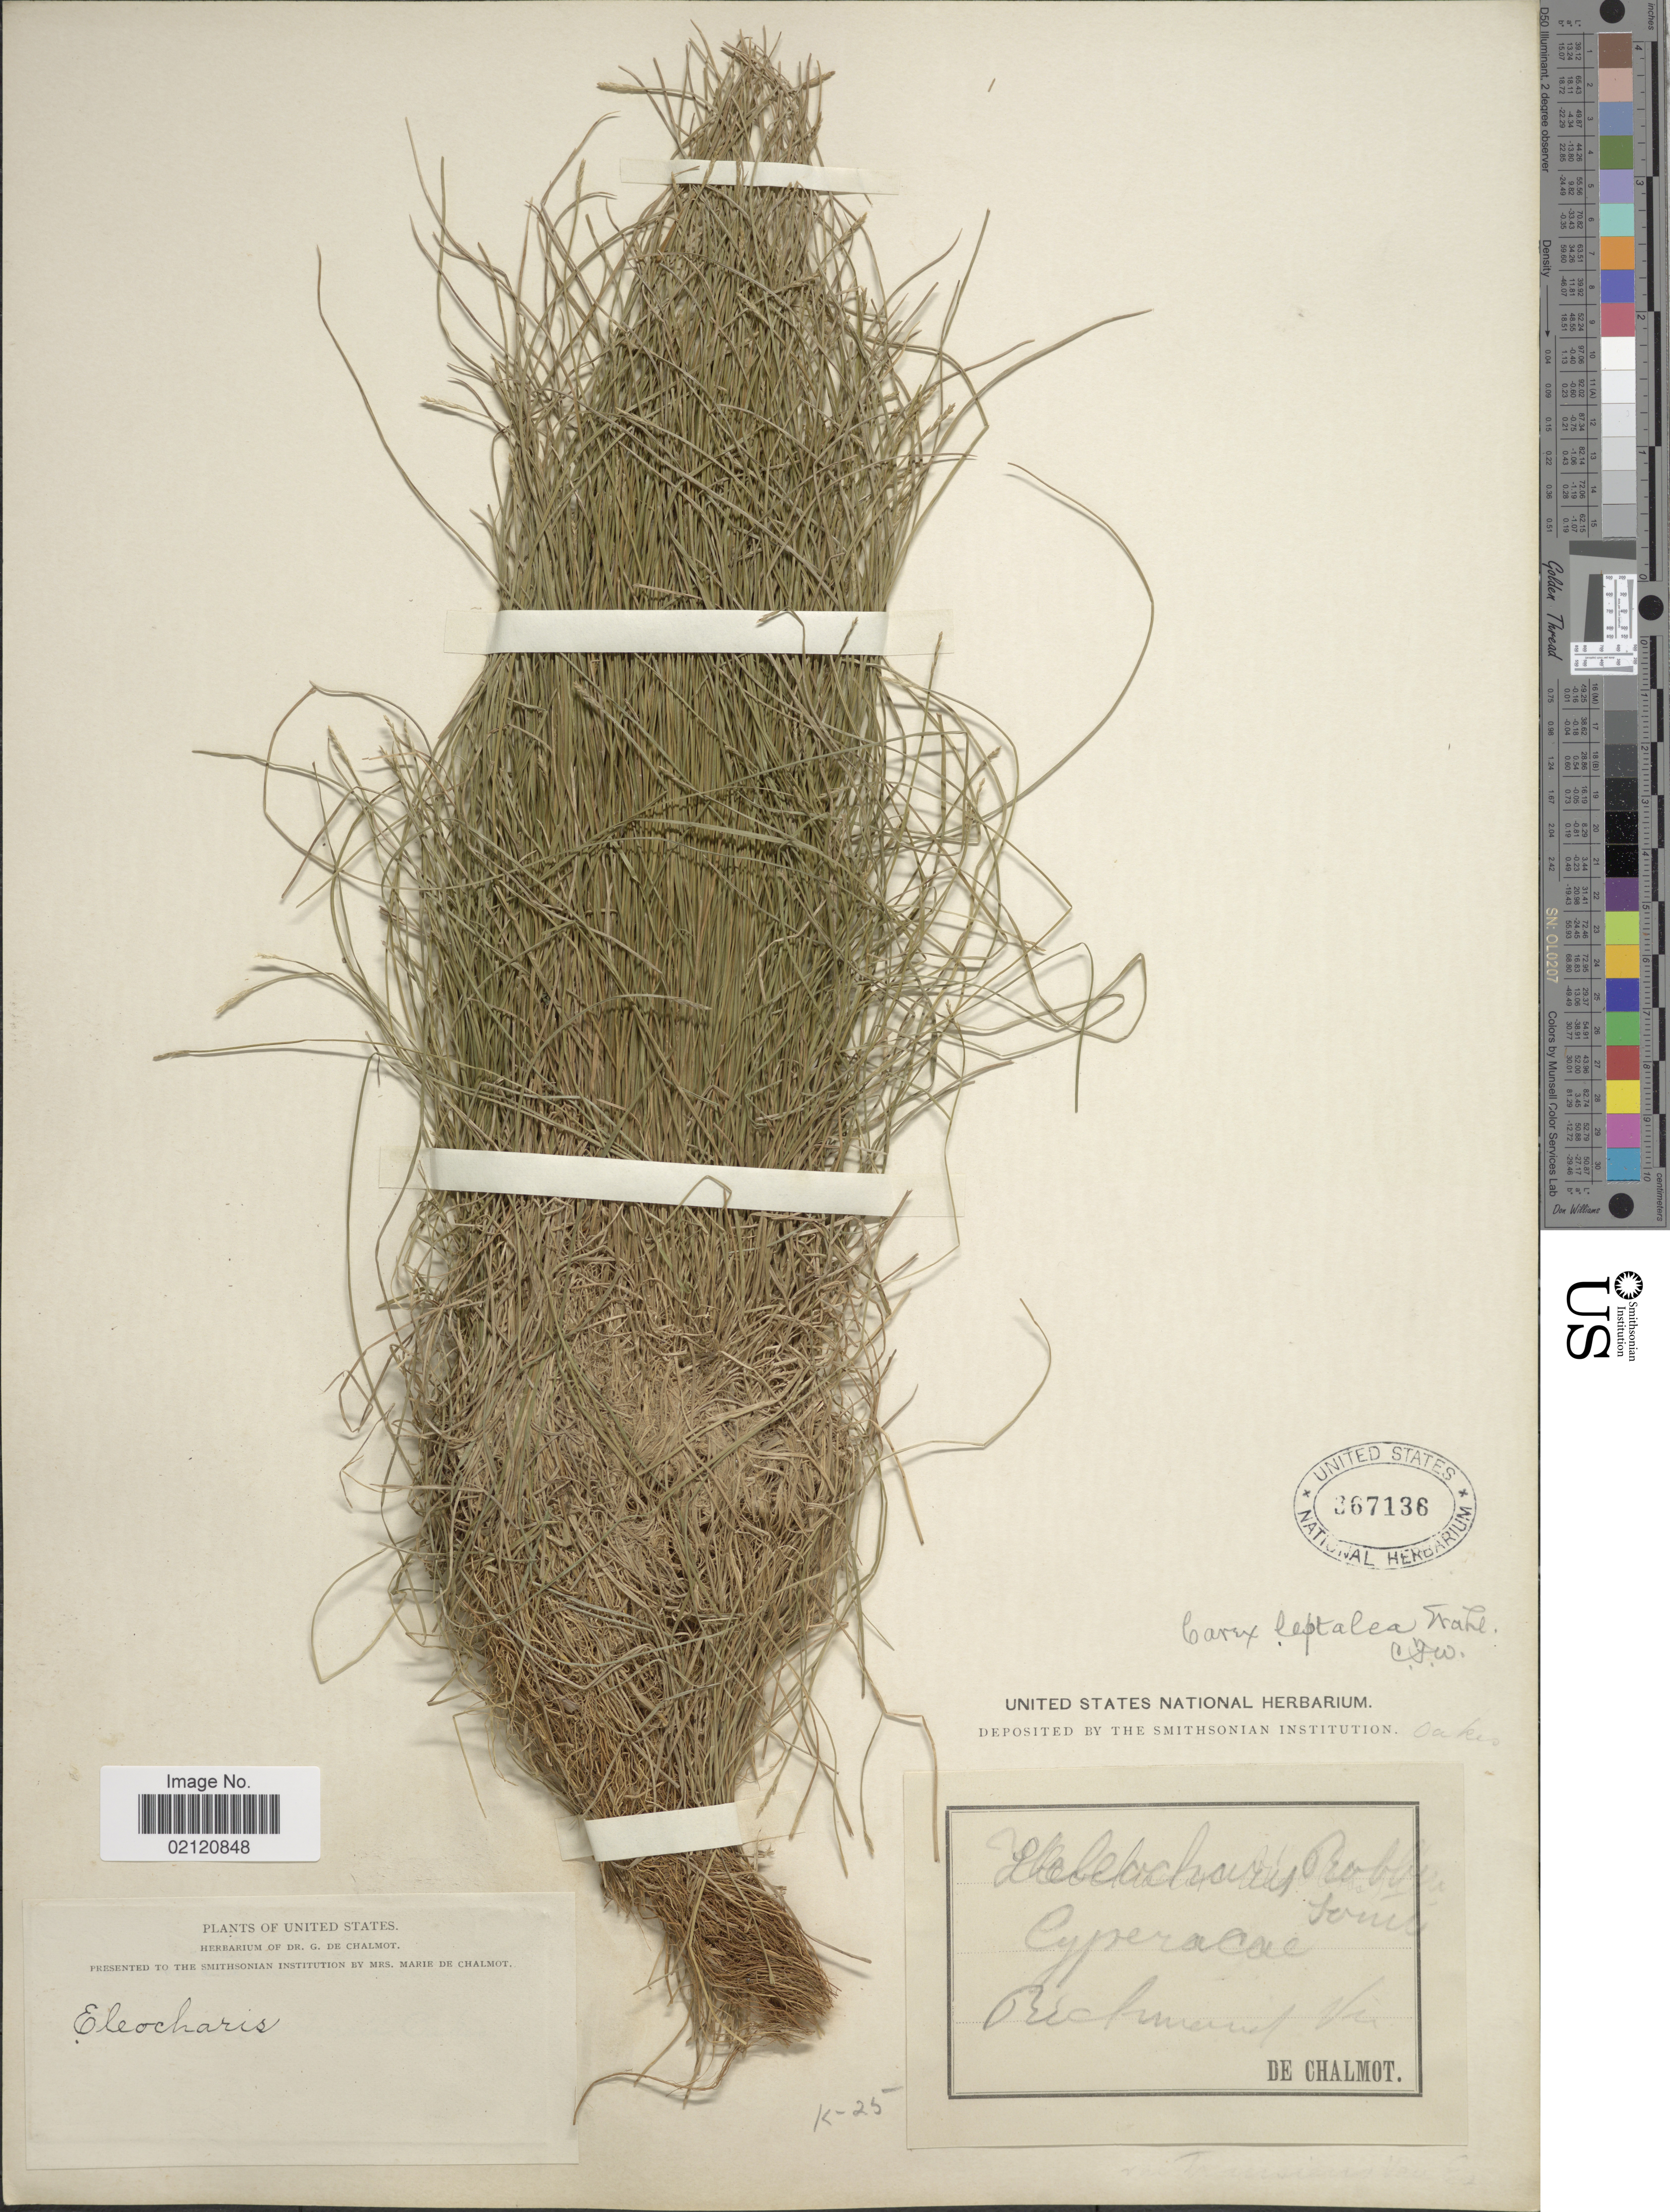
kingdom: Plantae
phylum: Tracheophyta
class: Liliopsida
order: Poales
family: Cyperaceae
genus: Carex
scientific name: Carex leptalea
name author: Wahlenb.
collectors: G. de Chalmot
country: United States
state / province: Virginia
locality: Richmond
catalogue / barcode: US 367136